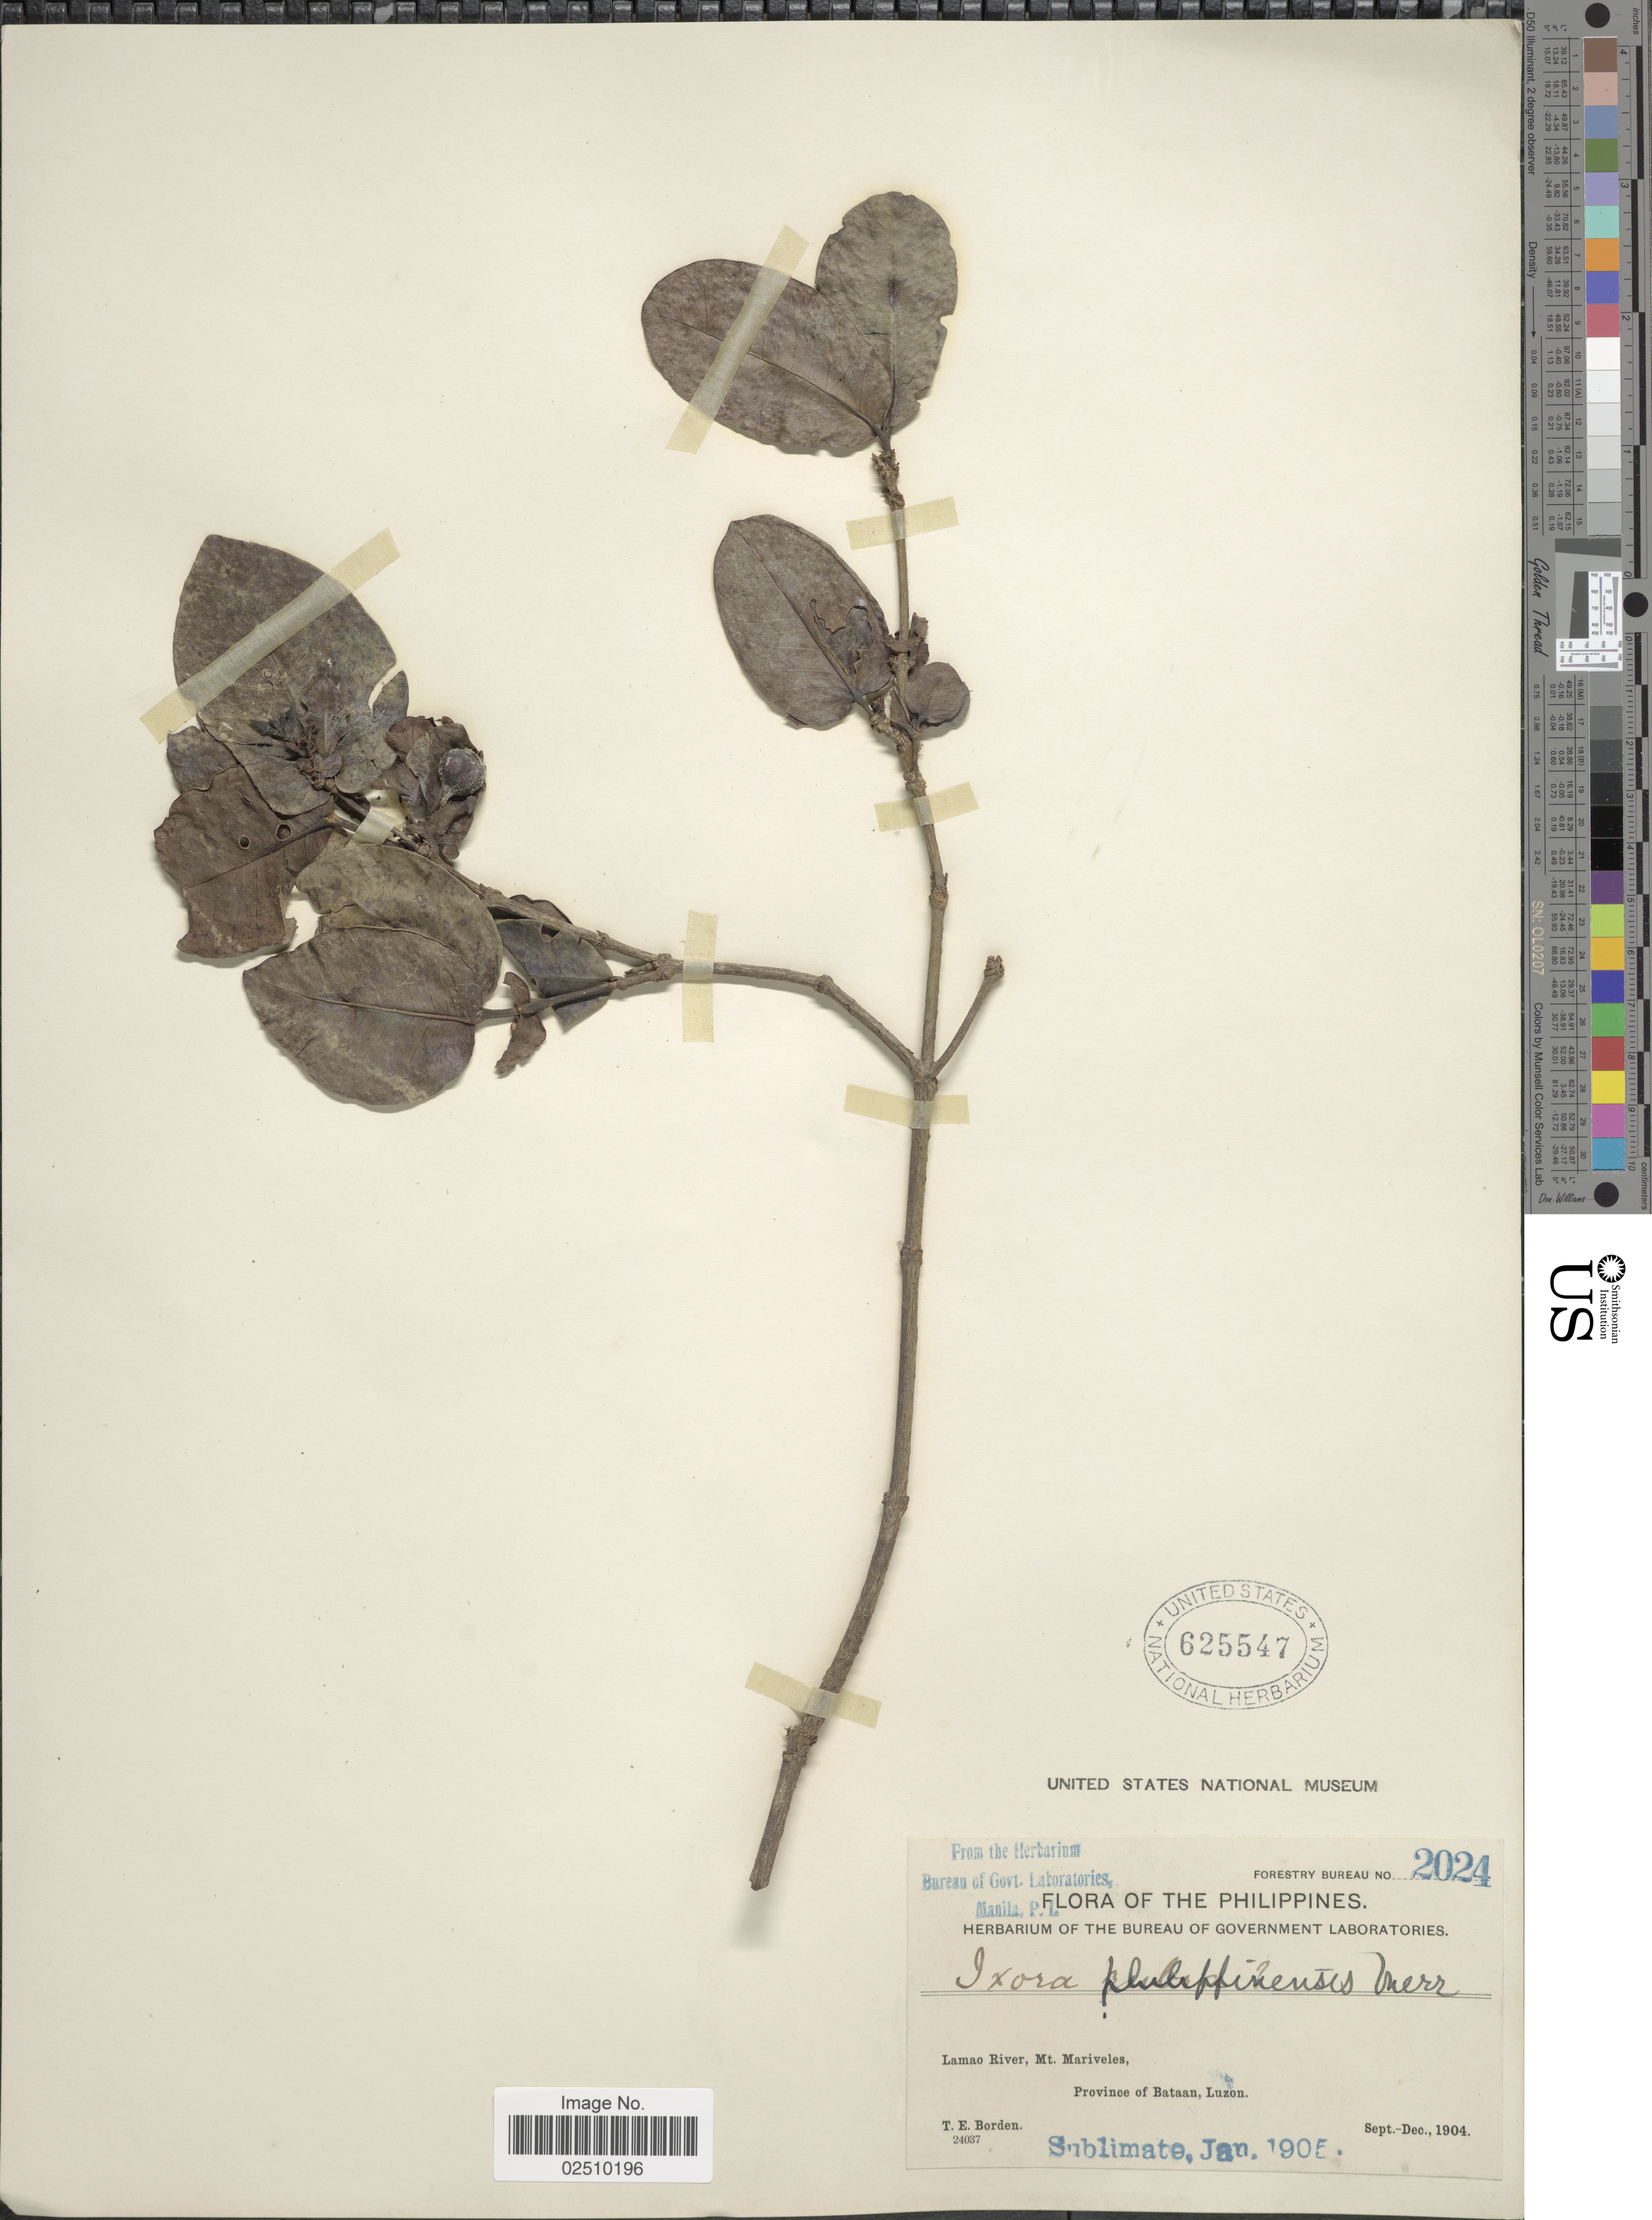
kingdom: Plantae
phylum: Tracheophyta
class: Magnoliopsida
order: Gentianales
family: Rubiaceae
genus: Ixora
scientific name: Ixora philippinensis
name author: Merr.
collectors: T. E. Borden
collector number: Forestry Bureau 2024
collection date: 1904-09/1904-12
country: Philippines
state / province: Cagayan Valley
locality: Lamao River, Mt. Mariveles, Province of Bataan, Luzon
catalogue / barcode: US 625547